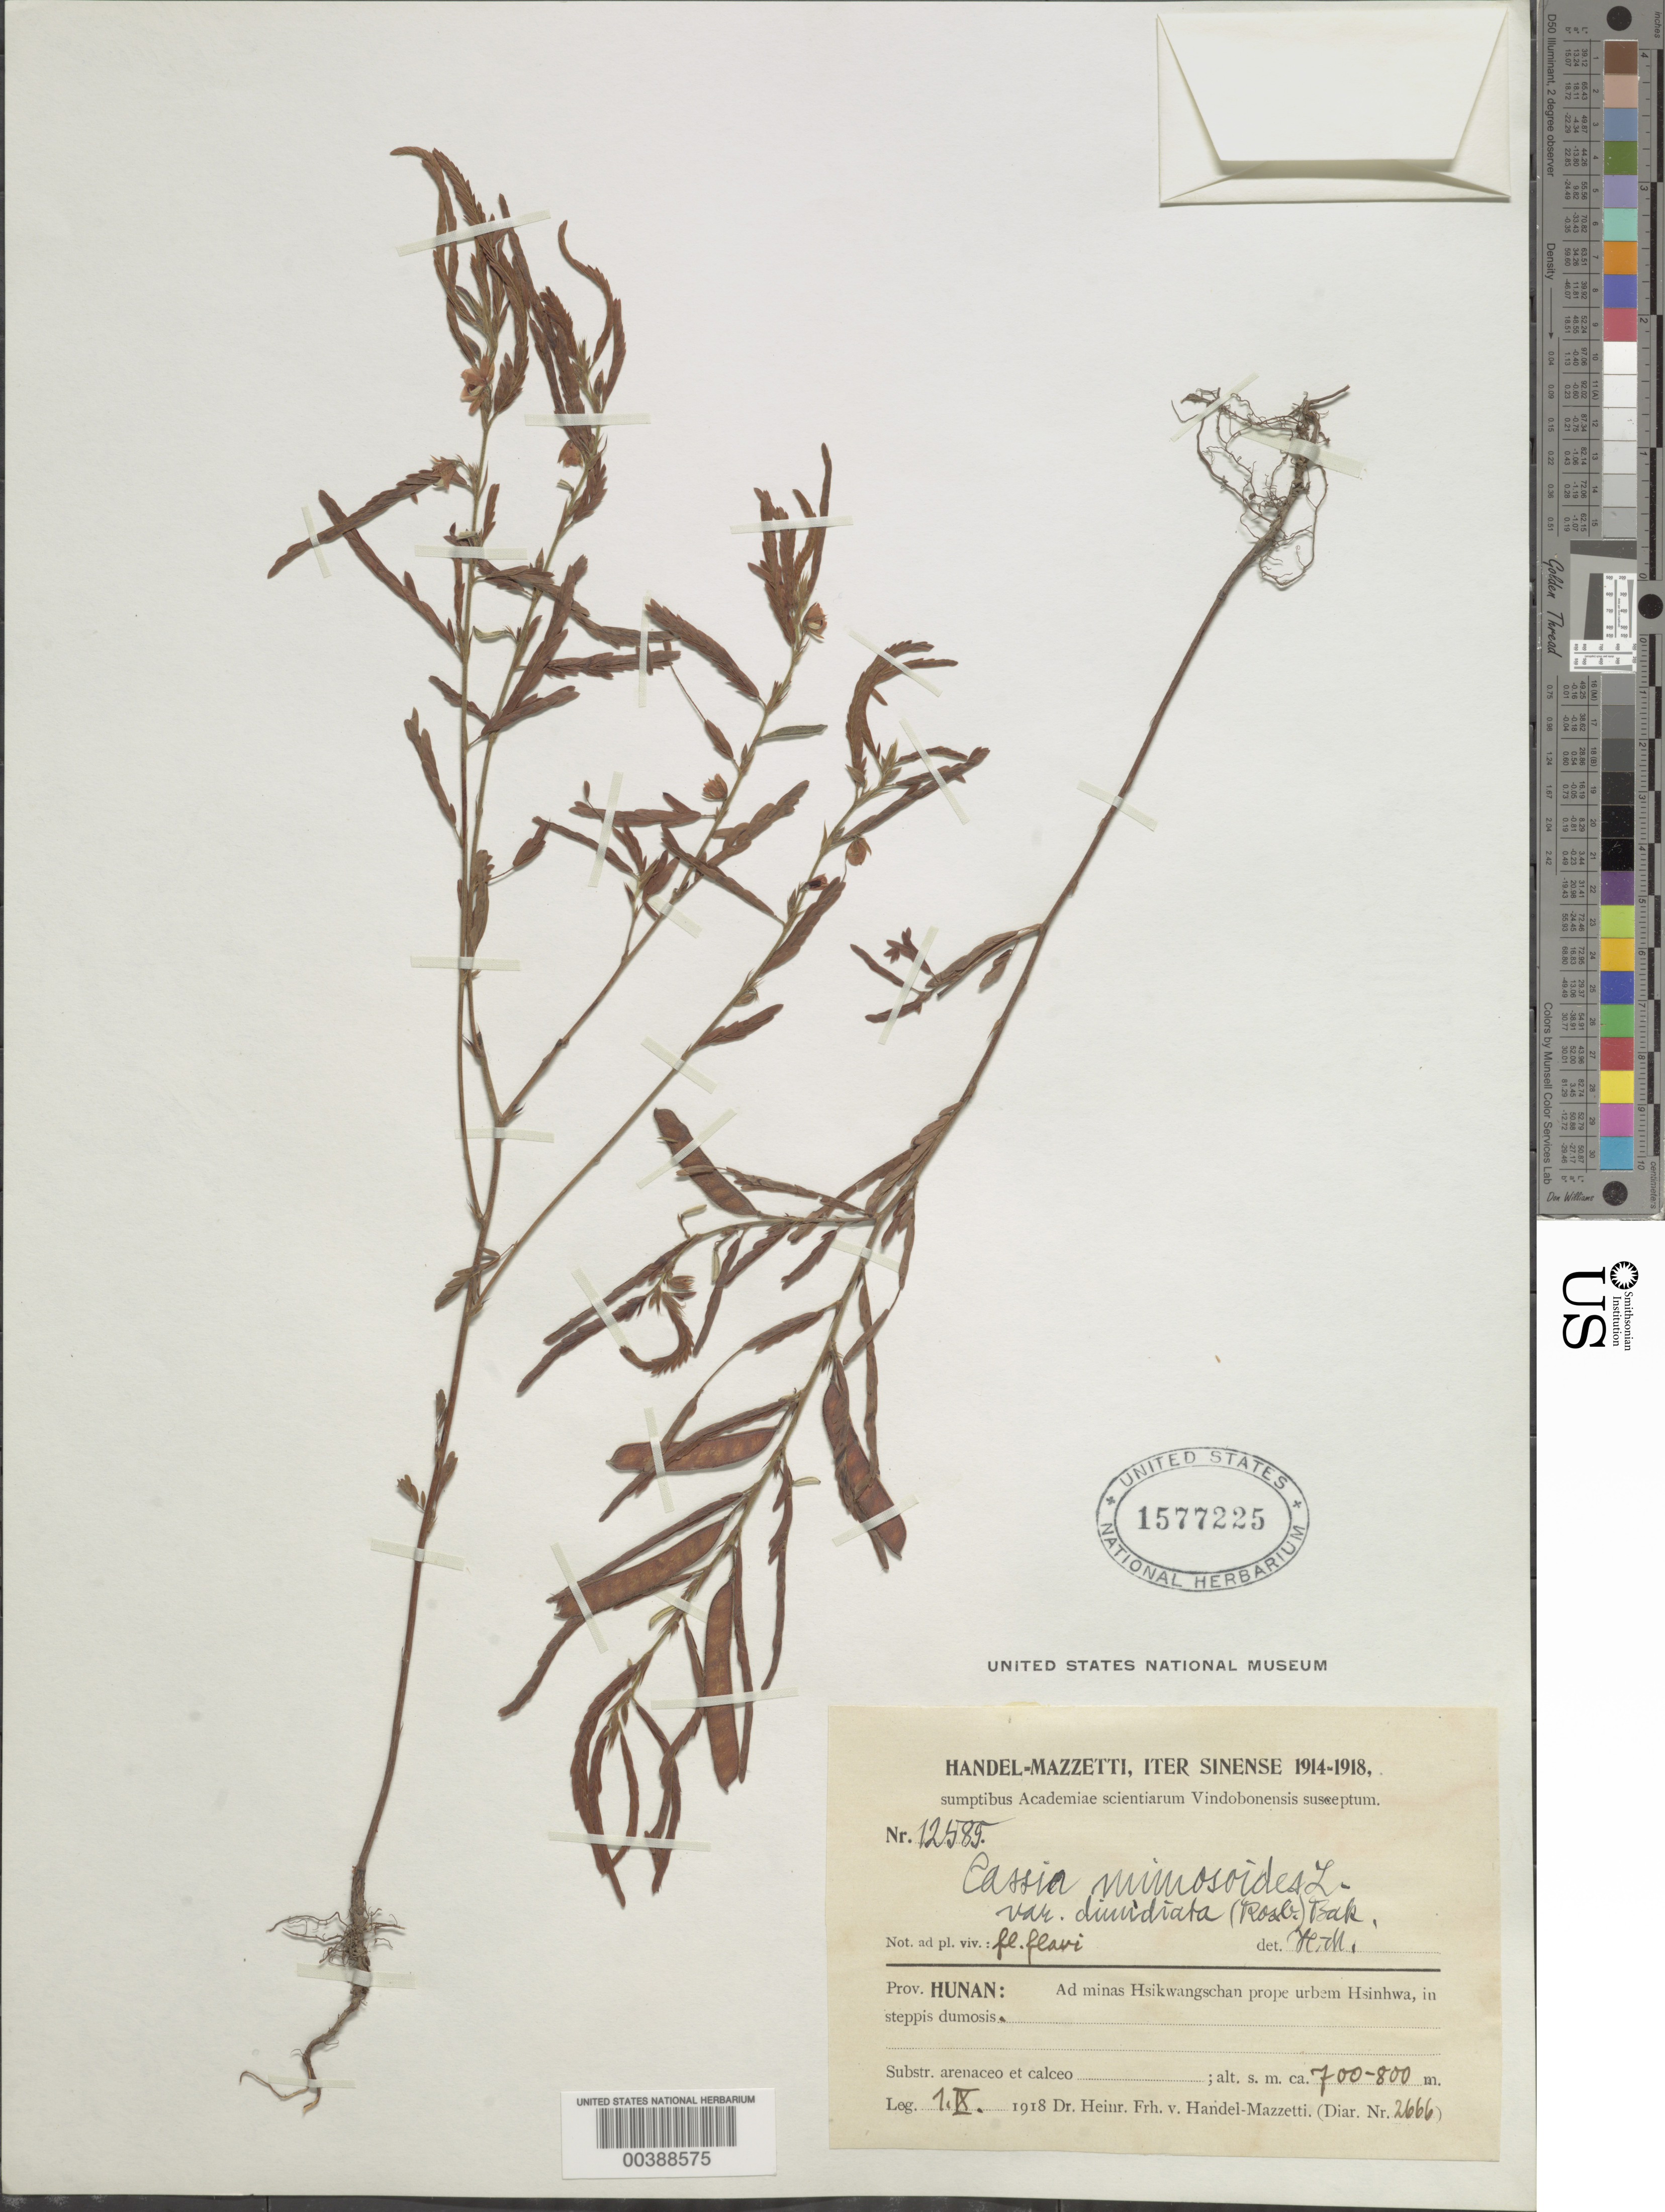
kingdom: Plantae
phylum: Tracheophyta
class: Magnoliopsida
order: Fabales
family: Fabaceae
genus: Chamaecrista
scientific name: Chamaecrista mimosoides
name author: (L.) Greene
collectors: H. Handel-Mazzetti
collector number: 12589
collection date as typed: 01 Sep 1918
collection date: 1918-09-01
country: China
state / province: Hunan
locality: Ad minas hsikwangschan prope urbem hsinhwa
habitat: In steppis dumosis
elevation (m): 700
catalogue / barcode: US 1577225